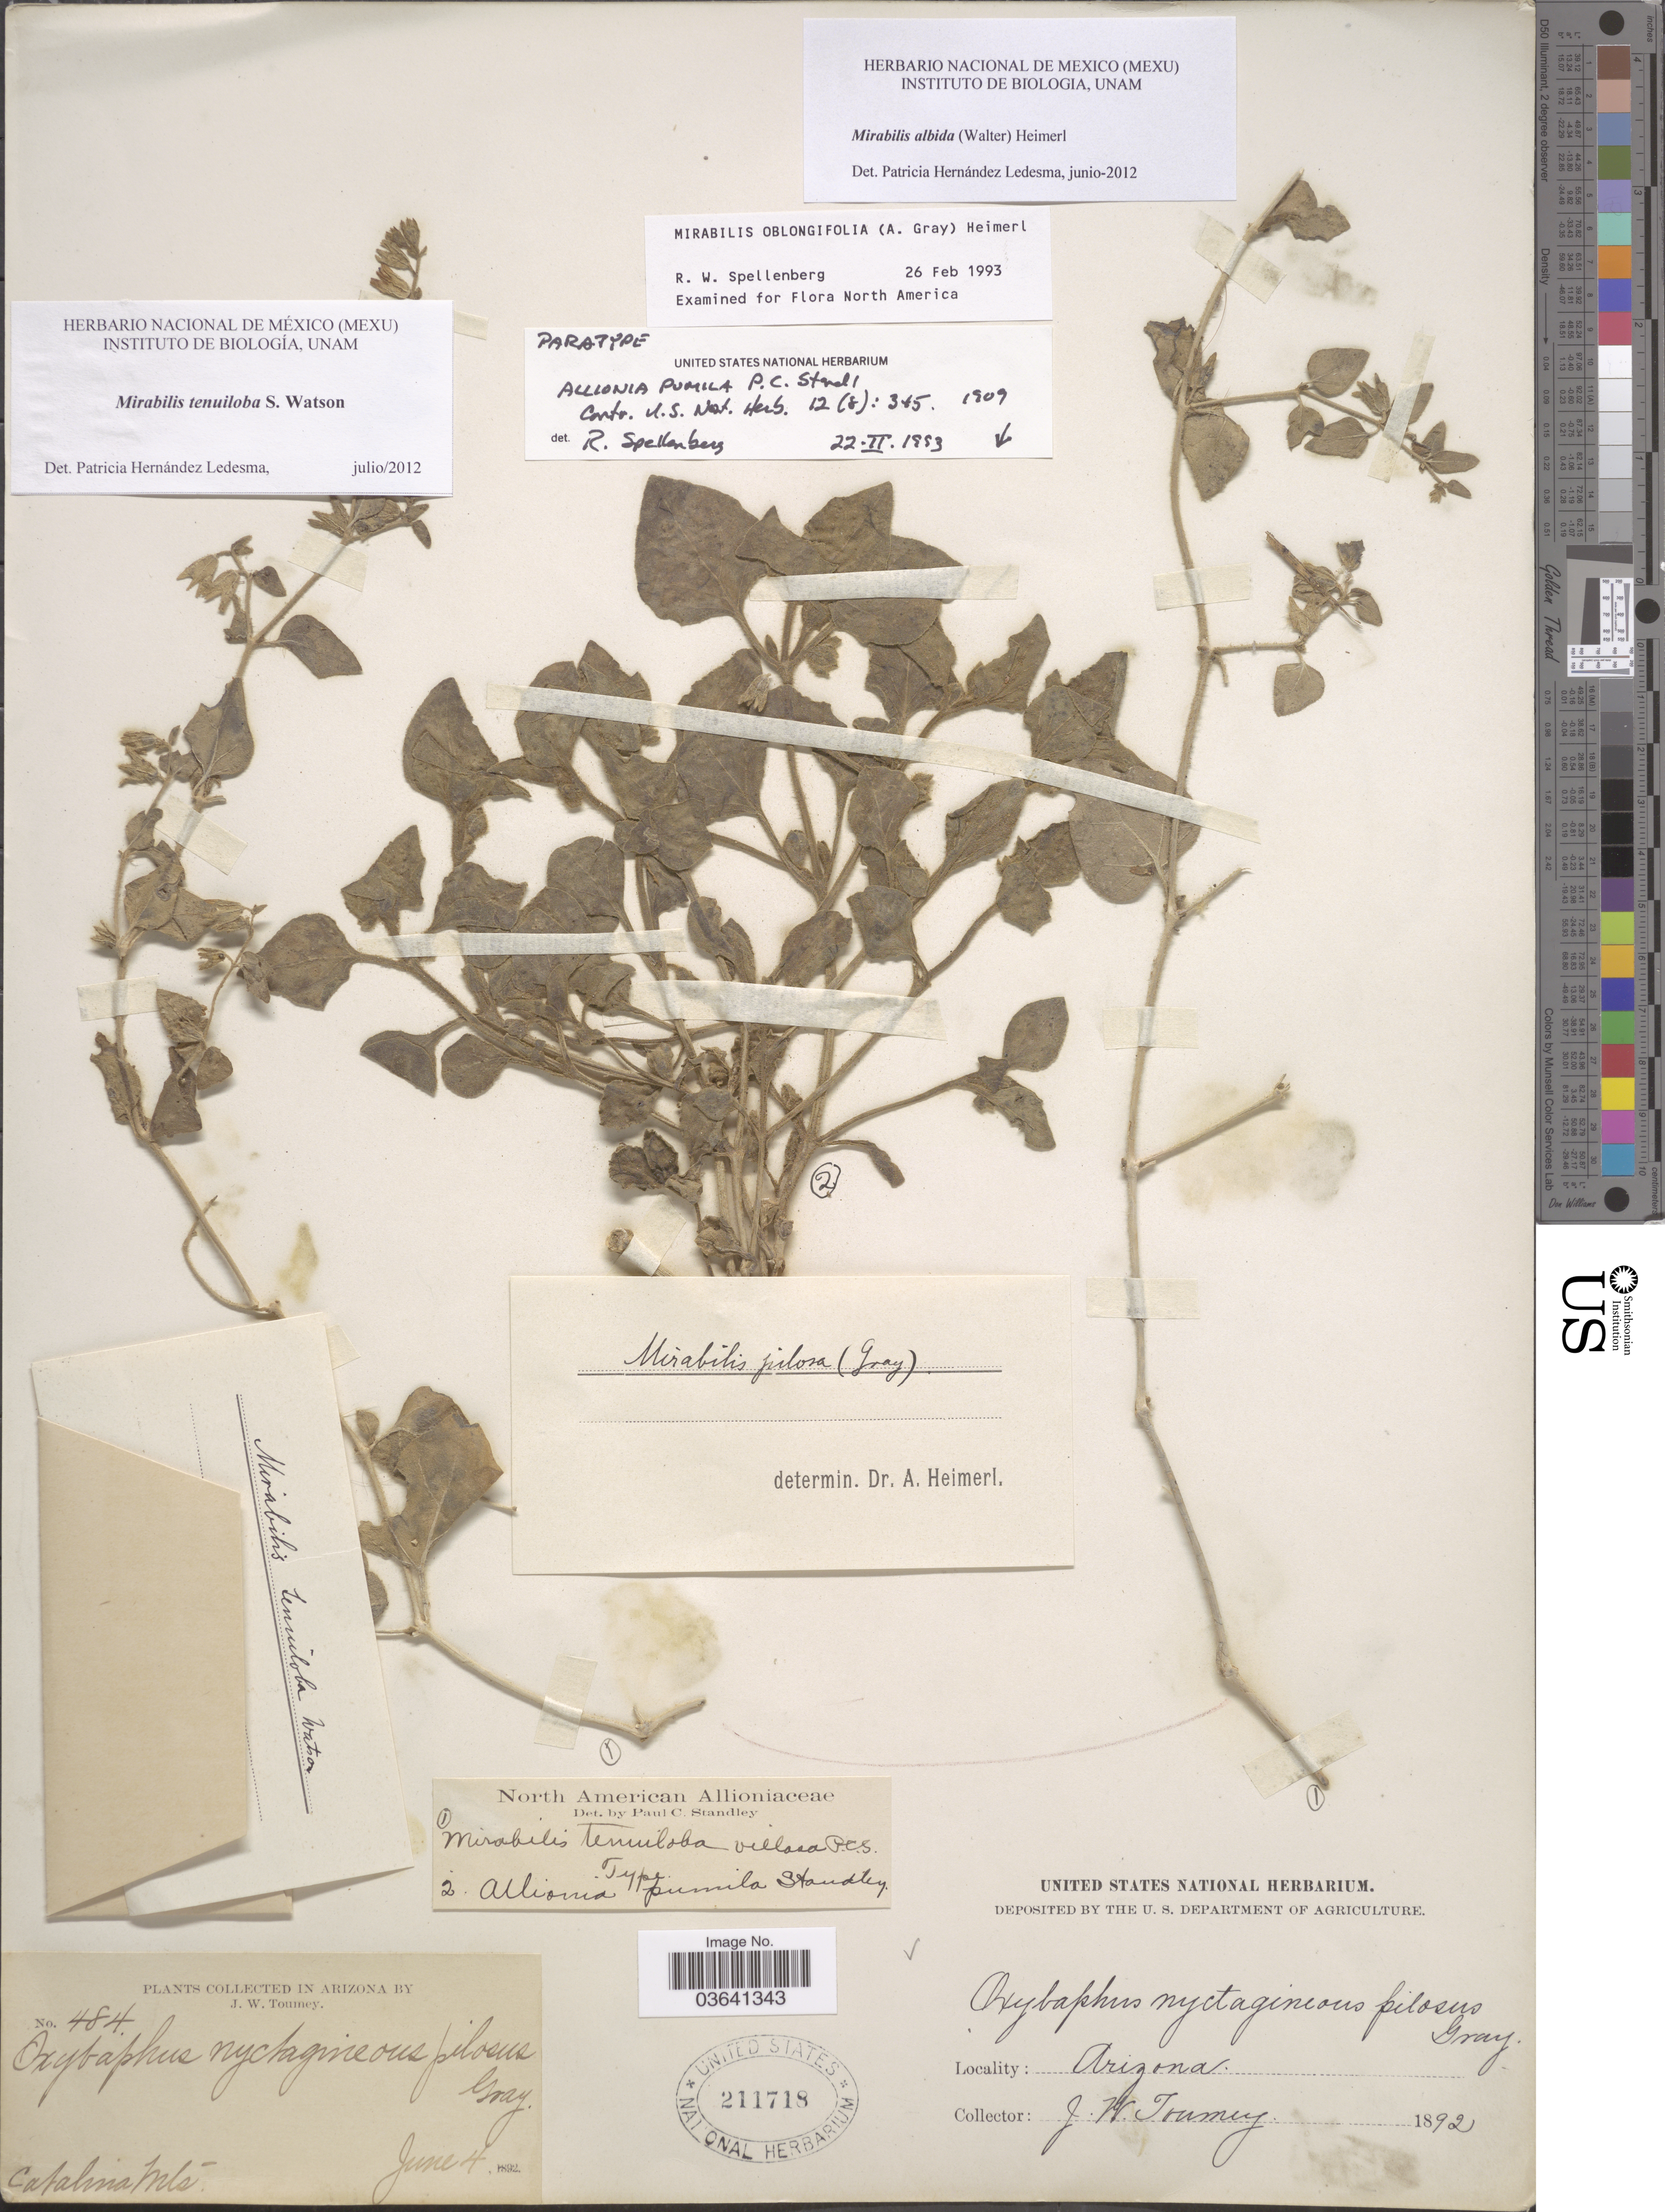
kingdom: Plantae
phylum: Tracheophyta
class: Magnoliopsida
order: Caryophyllales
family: Nyctaginaceae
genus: Mirabilis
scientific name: Mirabilis tenuiloba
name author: S. Watson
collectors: J. W. Toumey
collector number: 484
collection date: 1892-06-04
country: United States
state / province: Arizona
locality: Catalina Mts.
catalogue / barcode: US 211718